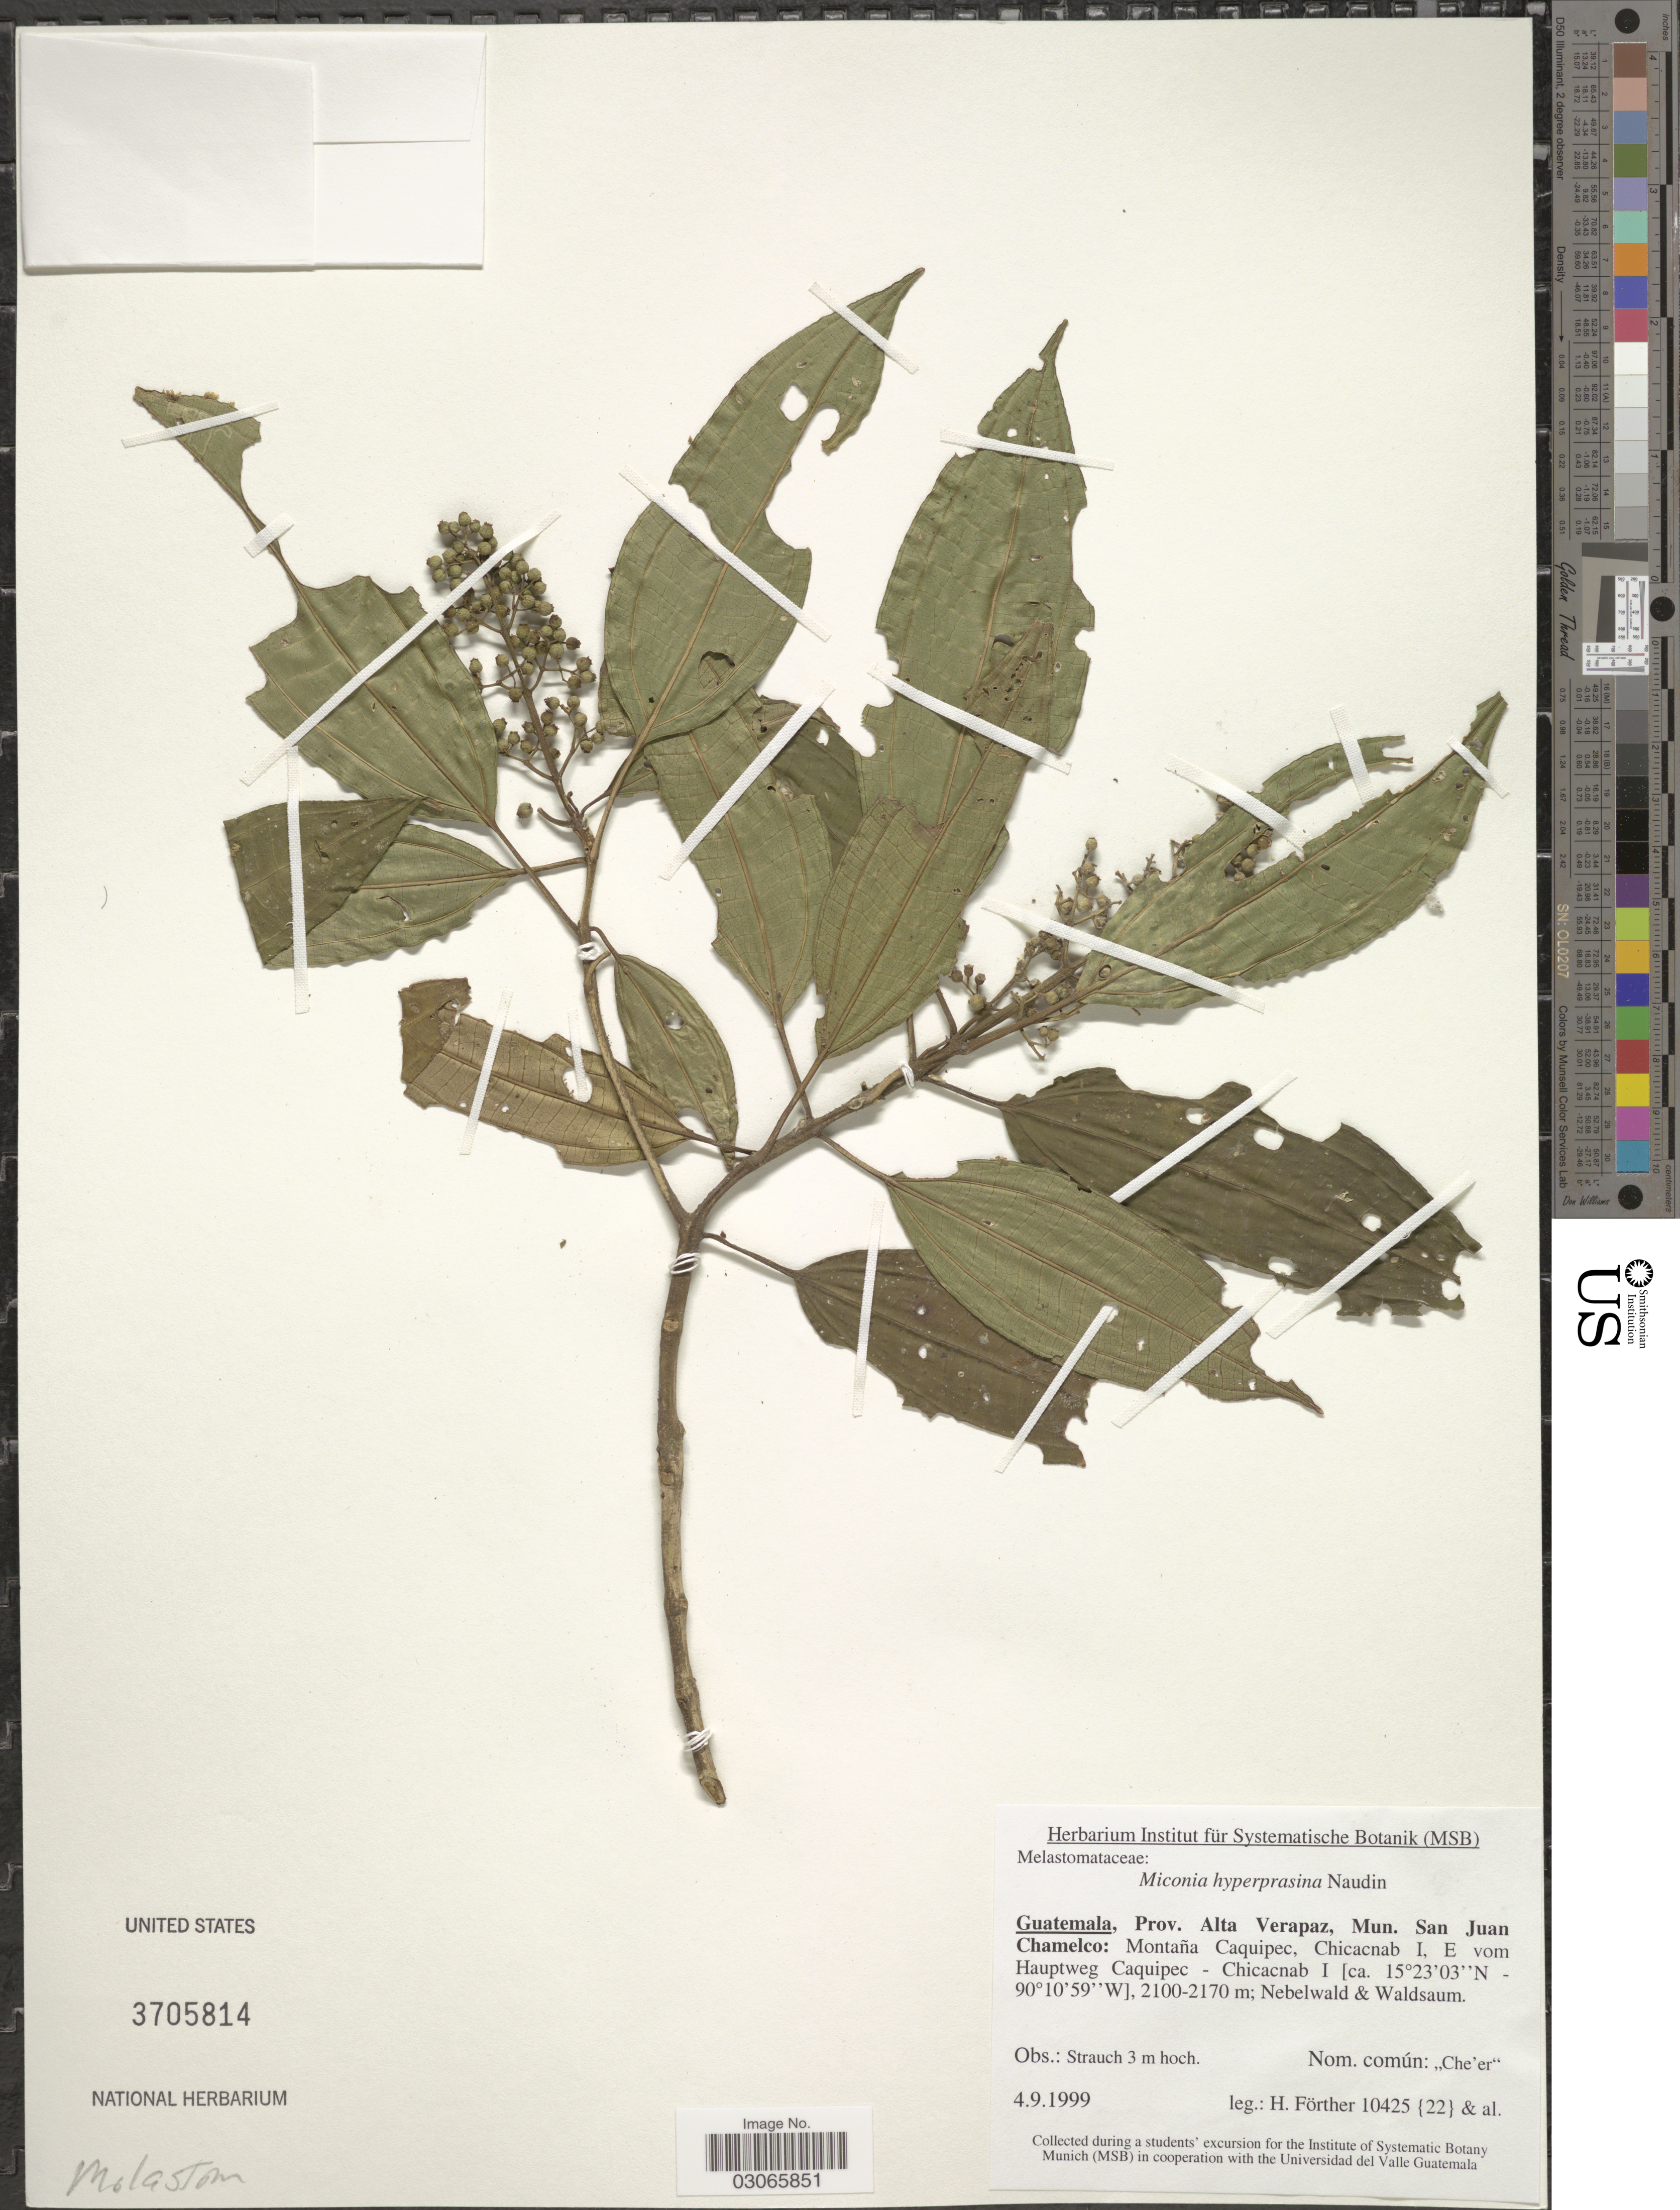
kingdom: Plantae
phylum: Tracheophyta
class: Magnoliopsida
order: Myrtales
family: Melastomataceae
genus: Miconia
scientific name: Miconia hyperprasina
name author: Naudin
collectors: H. Förther & et al.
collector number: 10425 {22}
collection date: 1999-09-04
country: Guatemala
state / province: Alta Verapaz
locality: Mun. San Juan Chamelco: Montaña Caquipec, Chicacnab I, E vom Hauptweg Caquipec - Chicacnab I.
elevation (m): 2100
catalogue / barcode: US 3705814